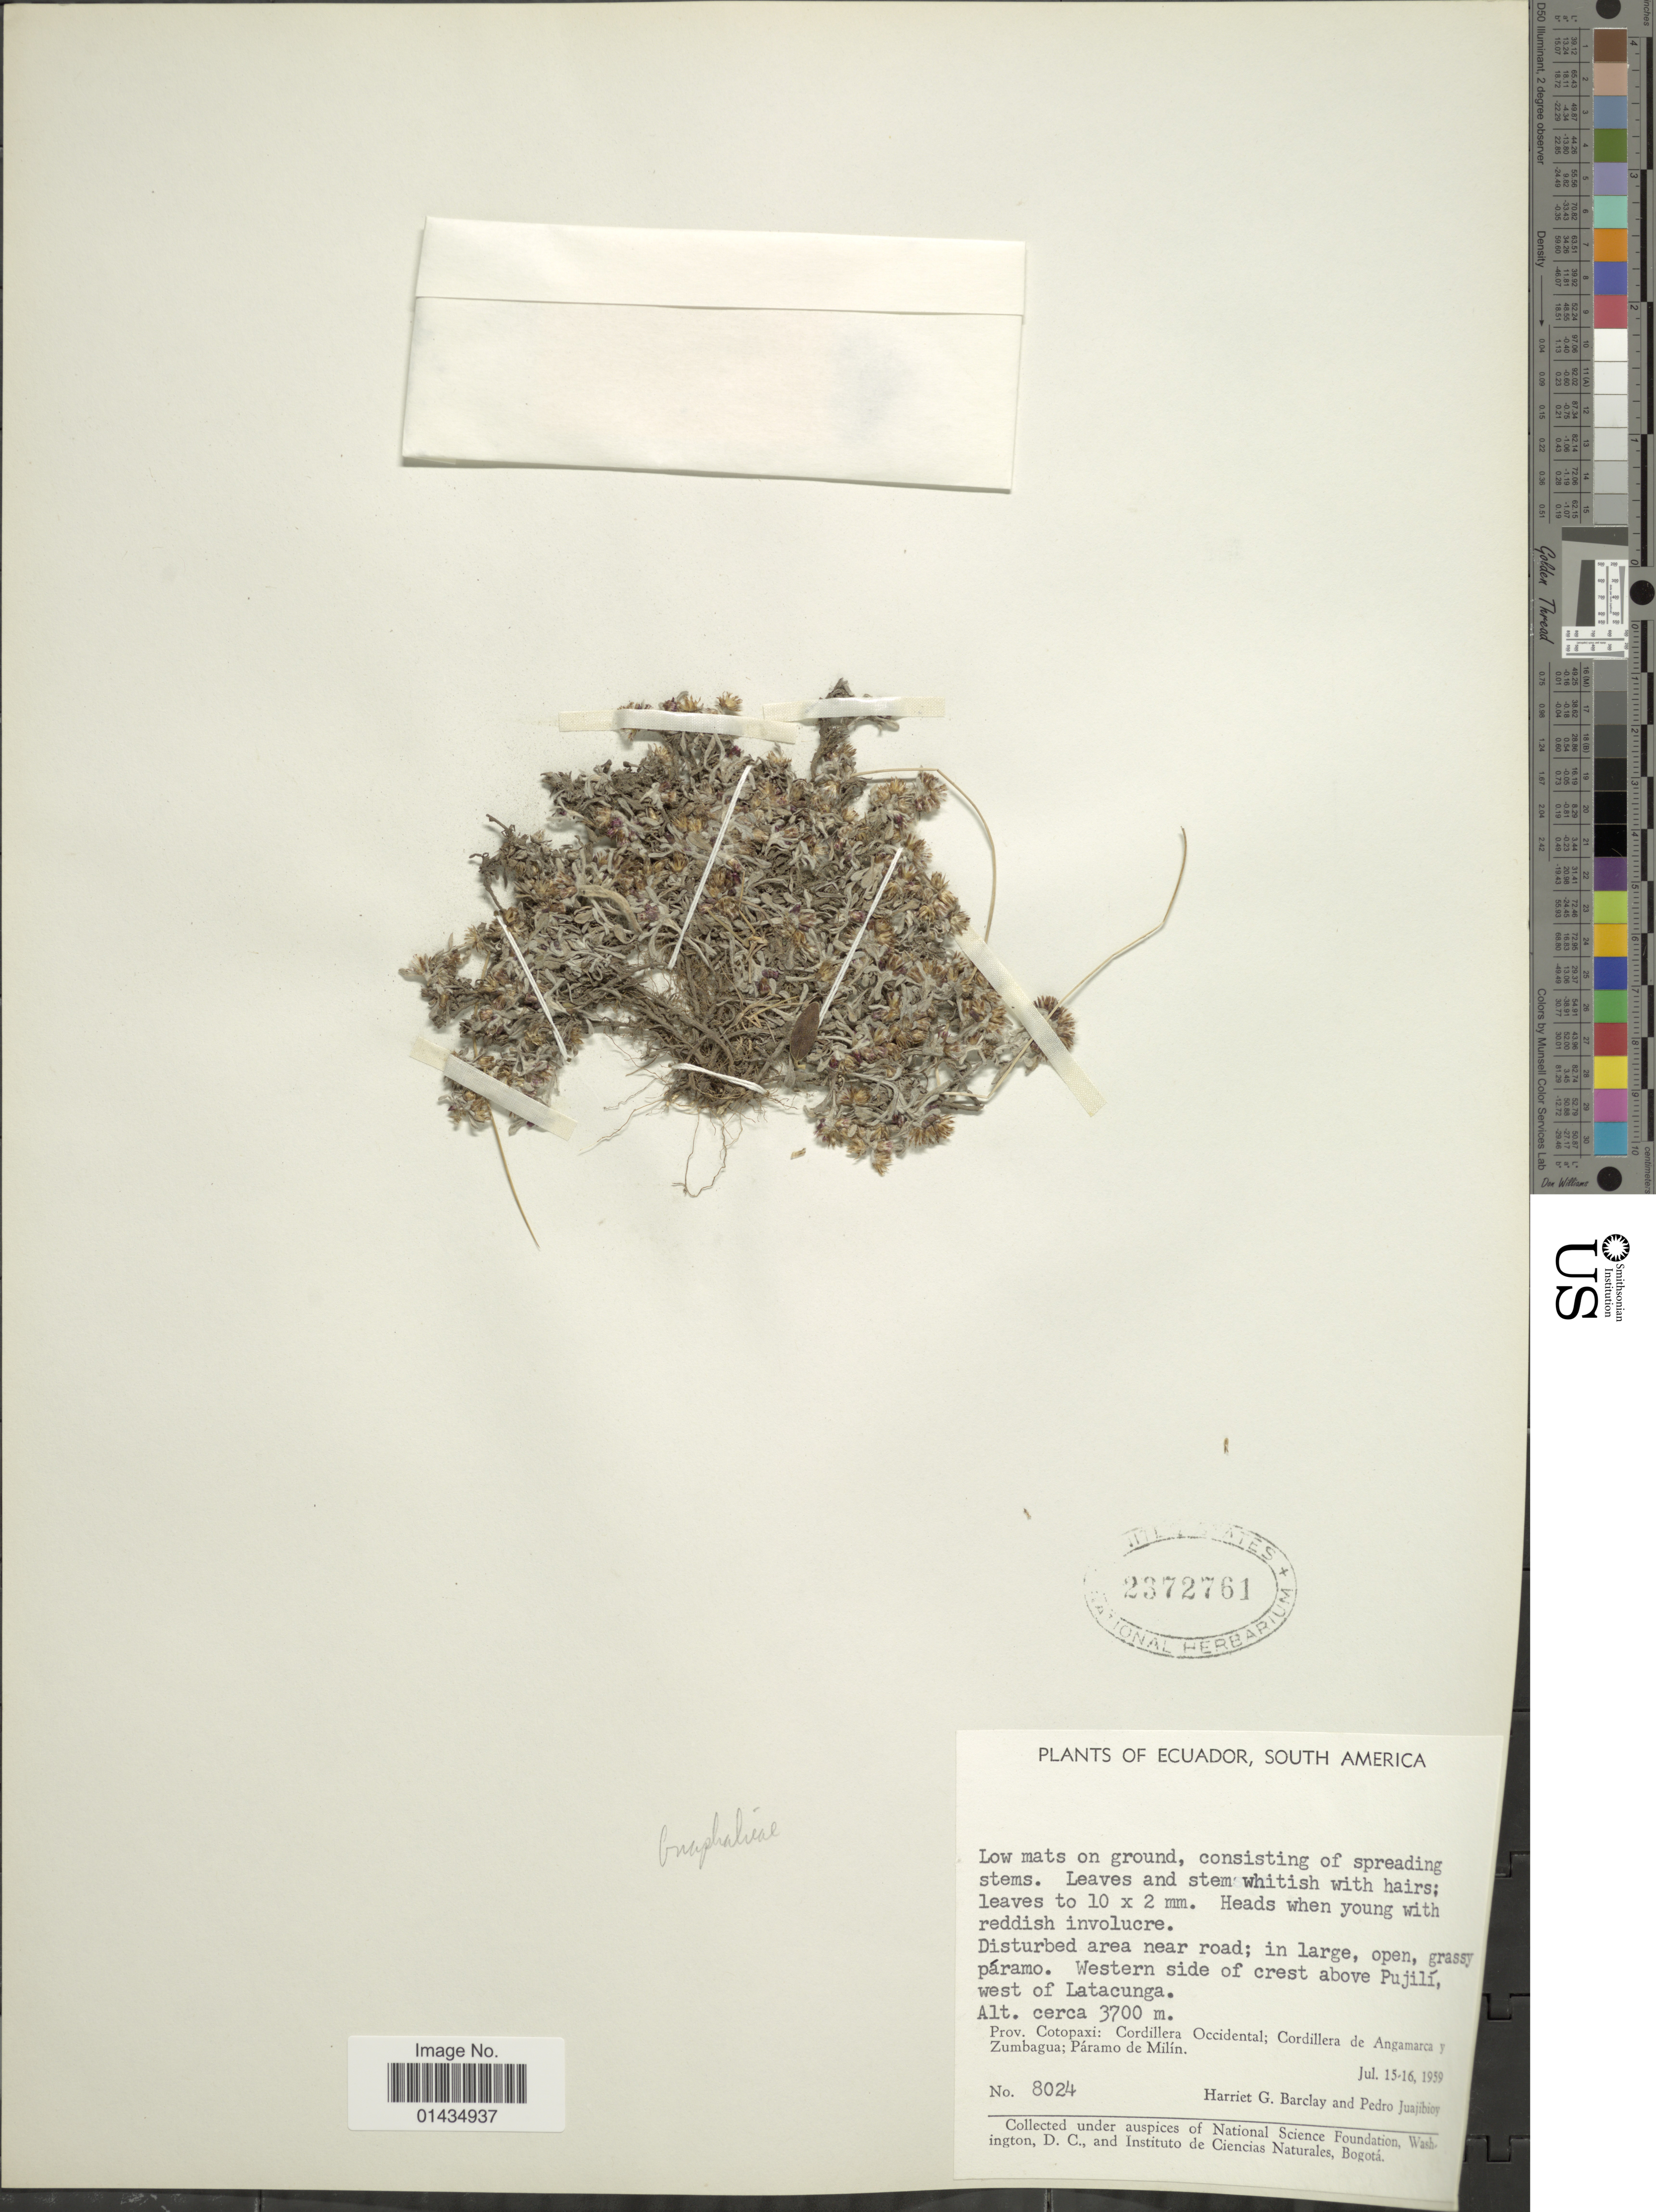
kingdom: Plantae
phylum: Tracheophyta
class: Magnoliopsida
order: Asterales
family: Asteraceae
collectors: H. G. Barclay & P. Juajibioy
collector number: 8024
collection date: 1959-07-15/1959-07-16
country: Ecuador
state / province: Cotopaxi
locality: South America, disturbed area near road; in large open, grassy, páramo, western side of crest above Pujilí, west of Latacunga, Cordillera Occidental; Cordillera de Angamarca y Zumbagua; Páramo de Milín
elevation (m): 3700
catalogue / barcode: US 2372761